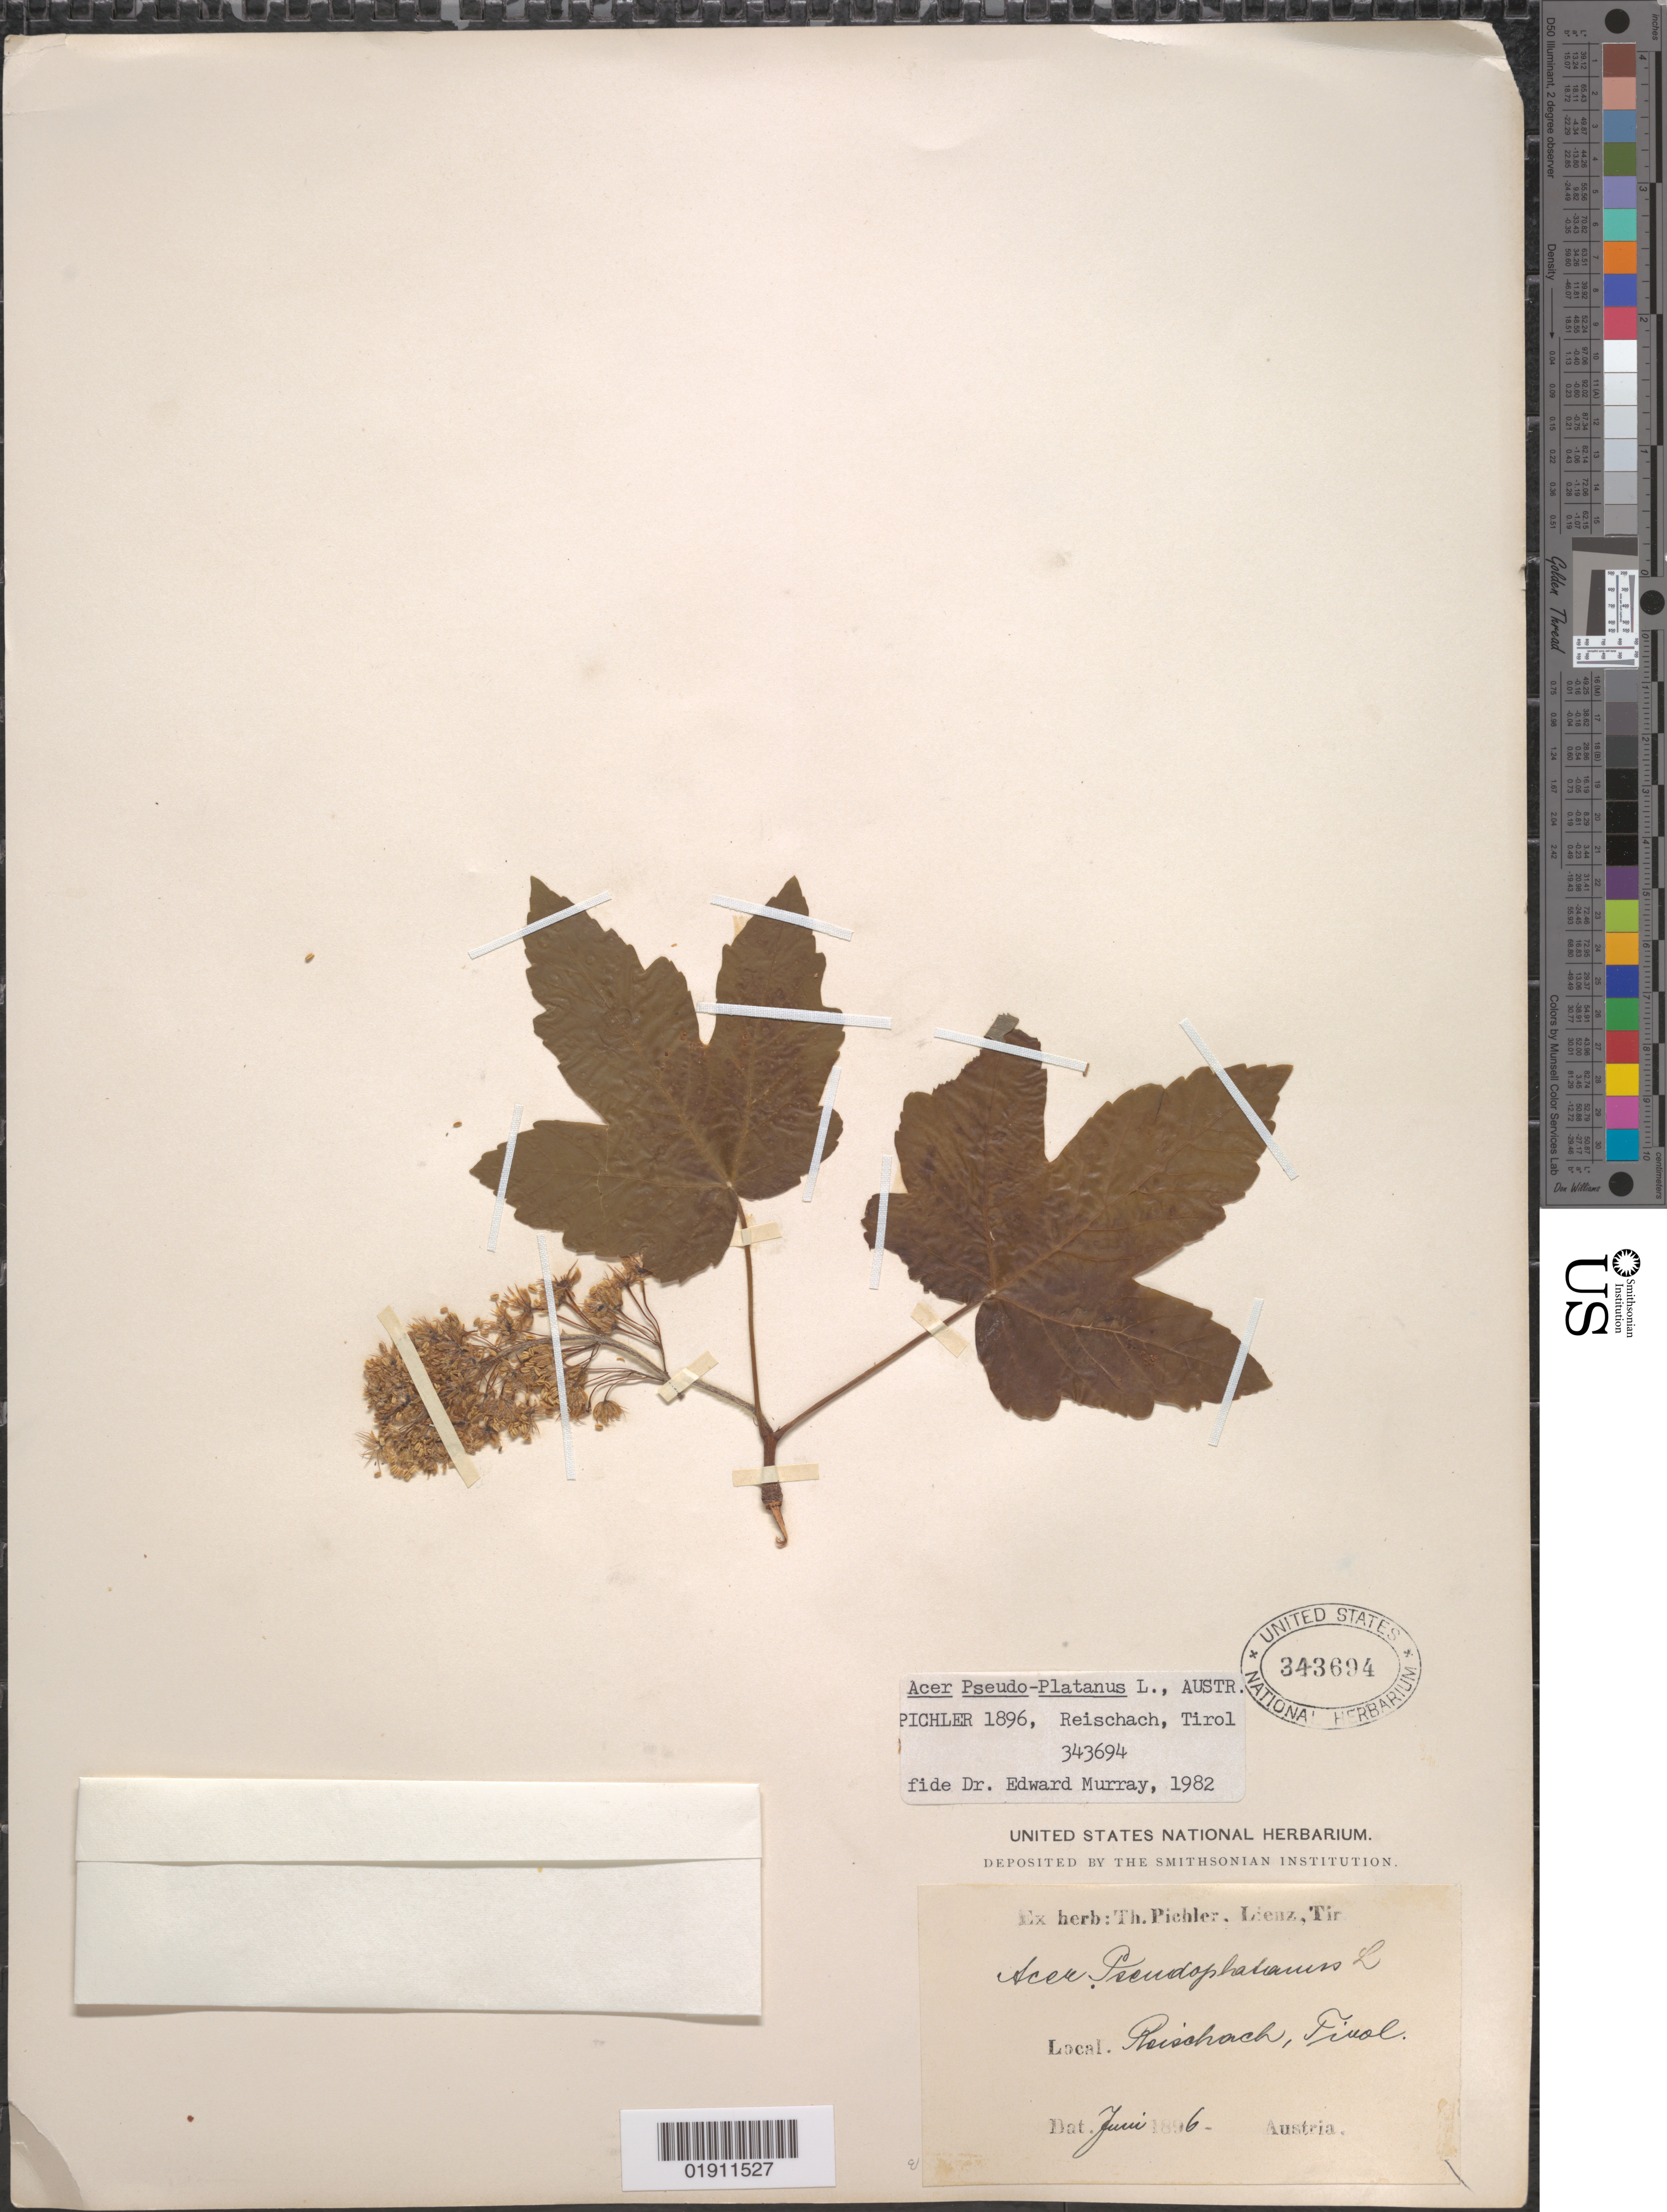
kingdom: Plantae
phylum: Tracheophyta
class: Magnoliopsida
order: Sapindales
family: Sapindaceae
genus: Acer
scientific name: Acer pseudoplatanus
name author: L.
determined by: Murray, Edward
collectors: ex herb. T. Pichler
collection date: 1896-06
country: Italy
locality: Reischach, Tirol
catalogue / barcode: US 343694